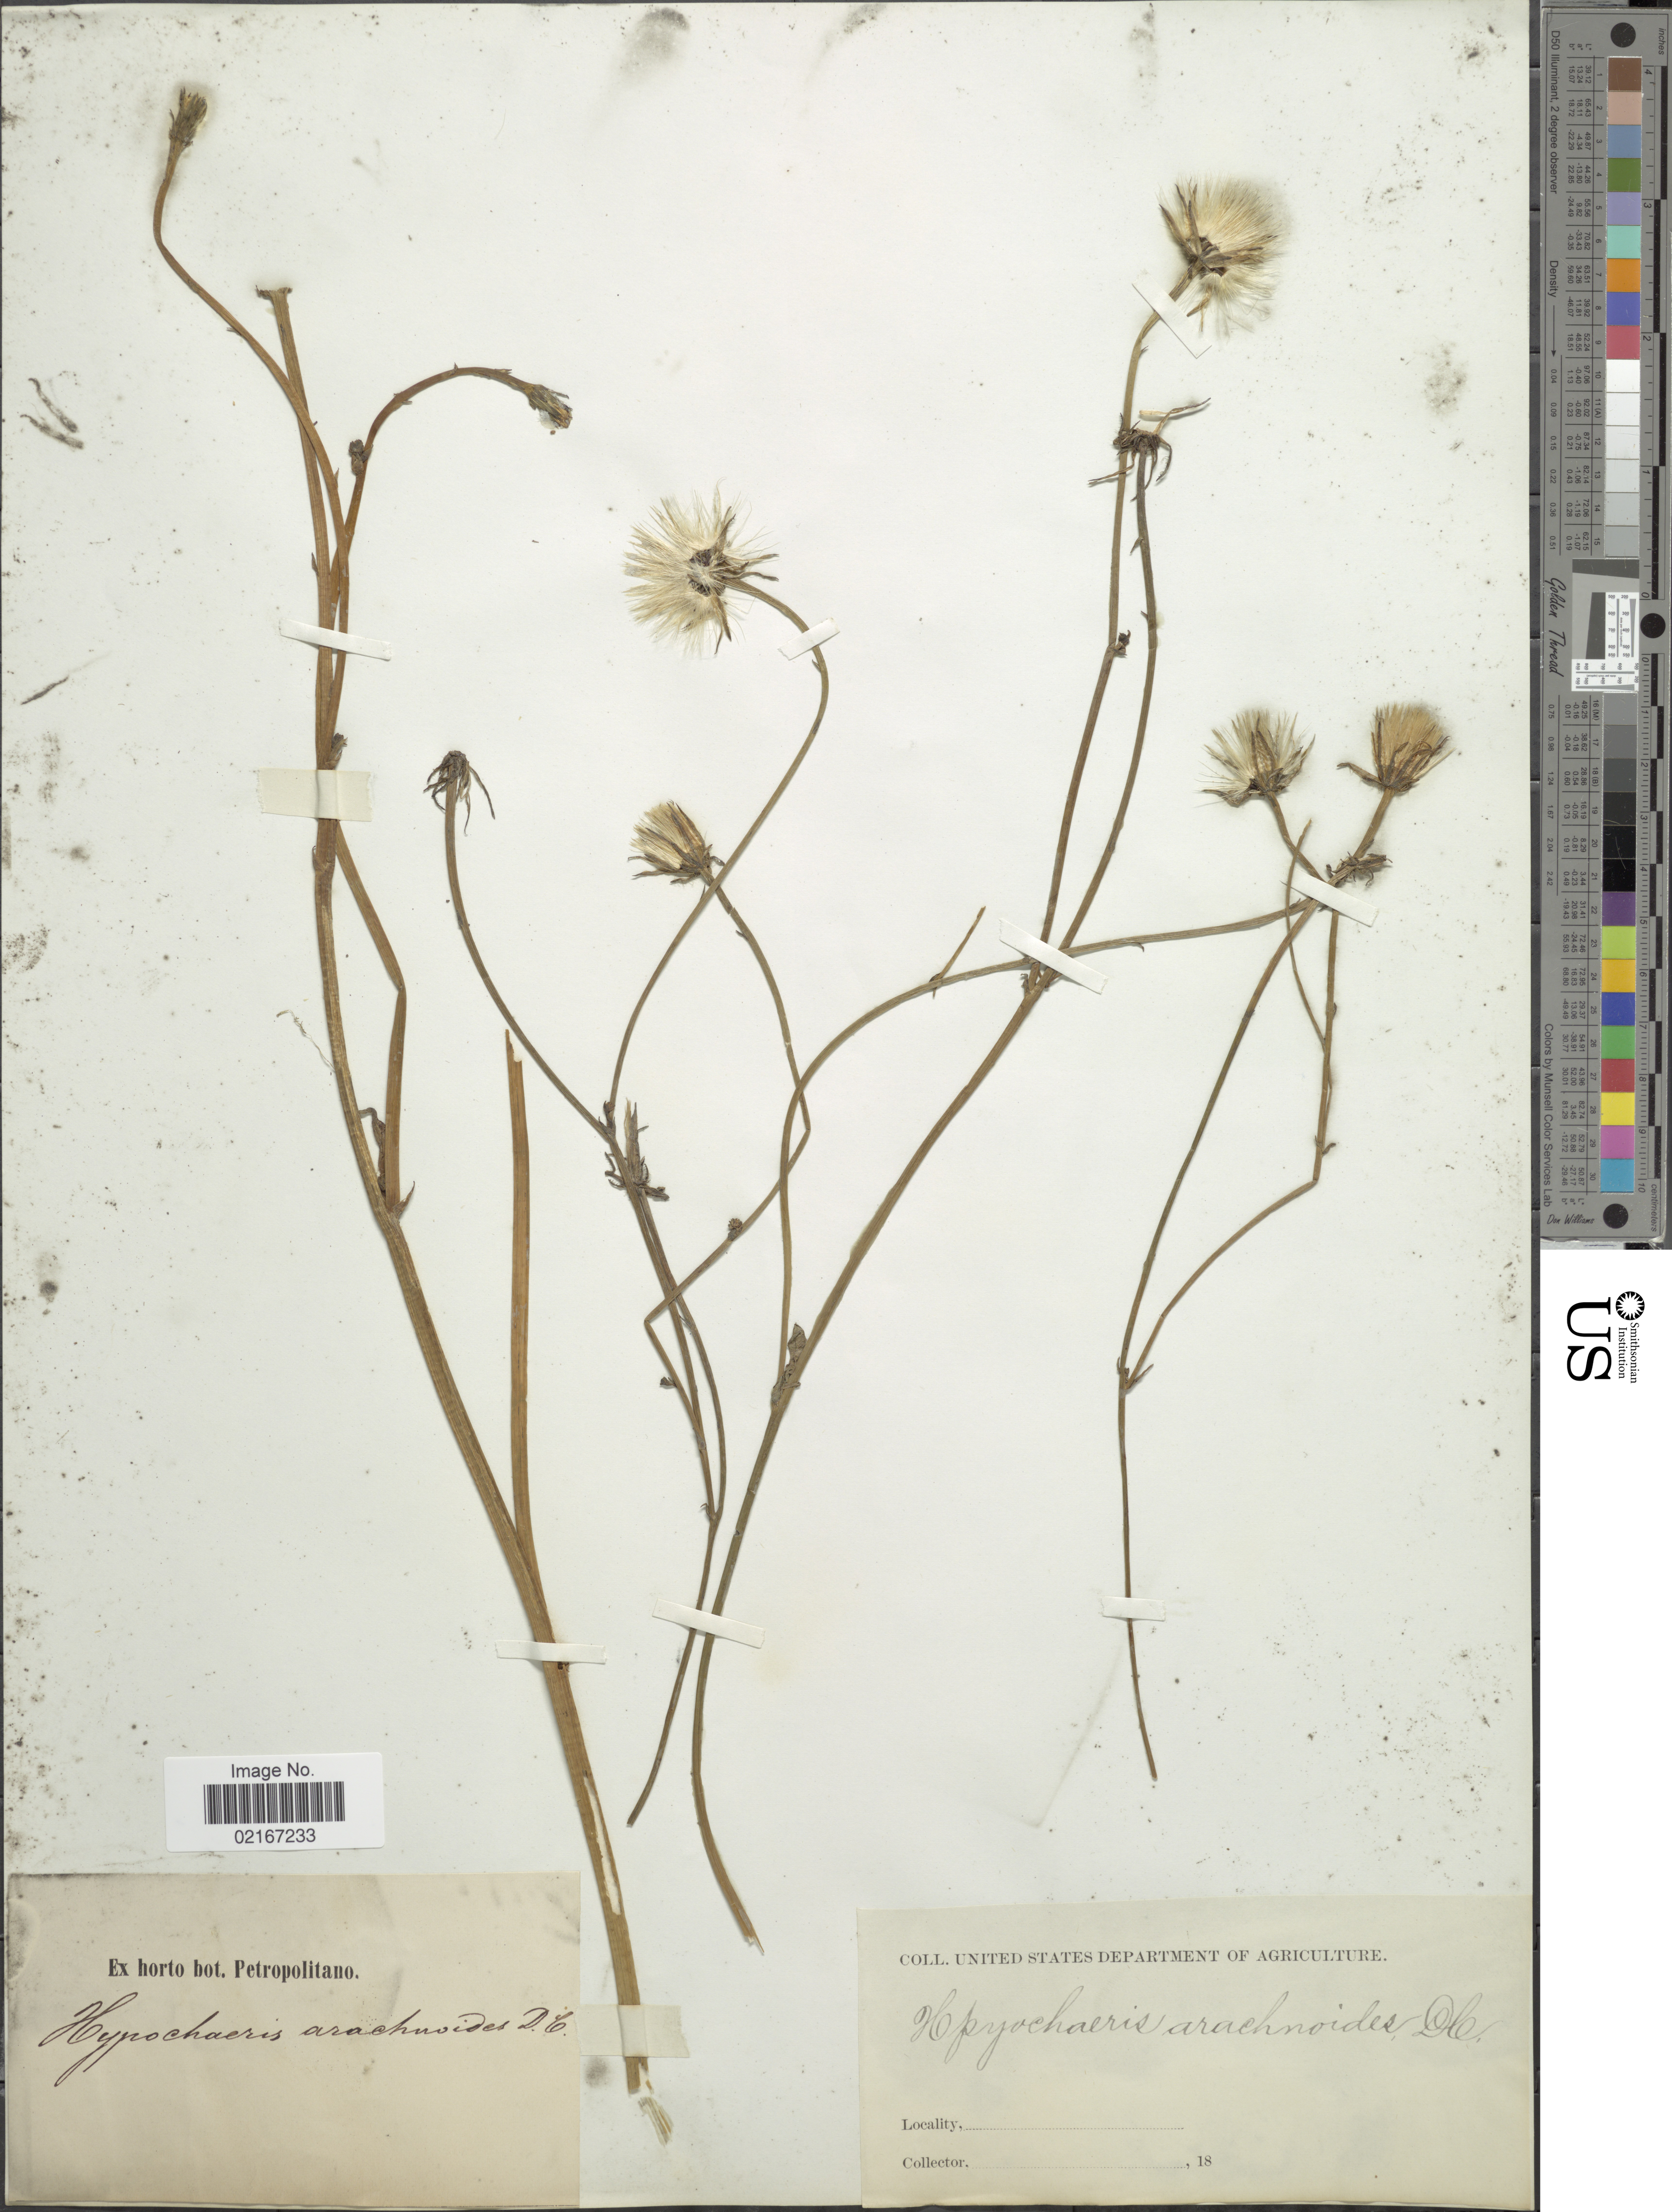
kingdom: Plantae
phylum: Tracheophyta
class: Magnoliopsida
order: Asterales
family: Asteraceae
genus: Hypochaeris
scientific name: Hypochaeris arachnoides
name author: Poir.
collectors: ex Horto Bot. Petropolitano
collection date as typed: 18